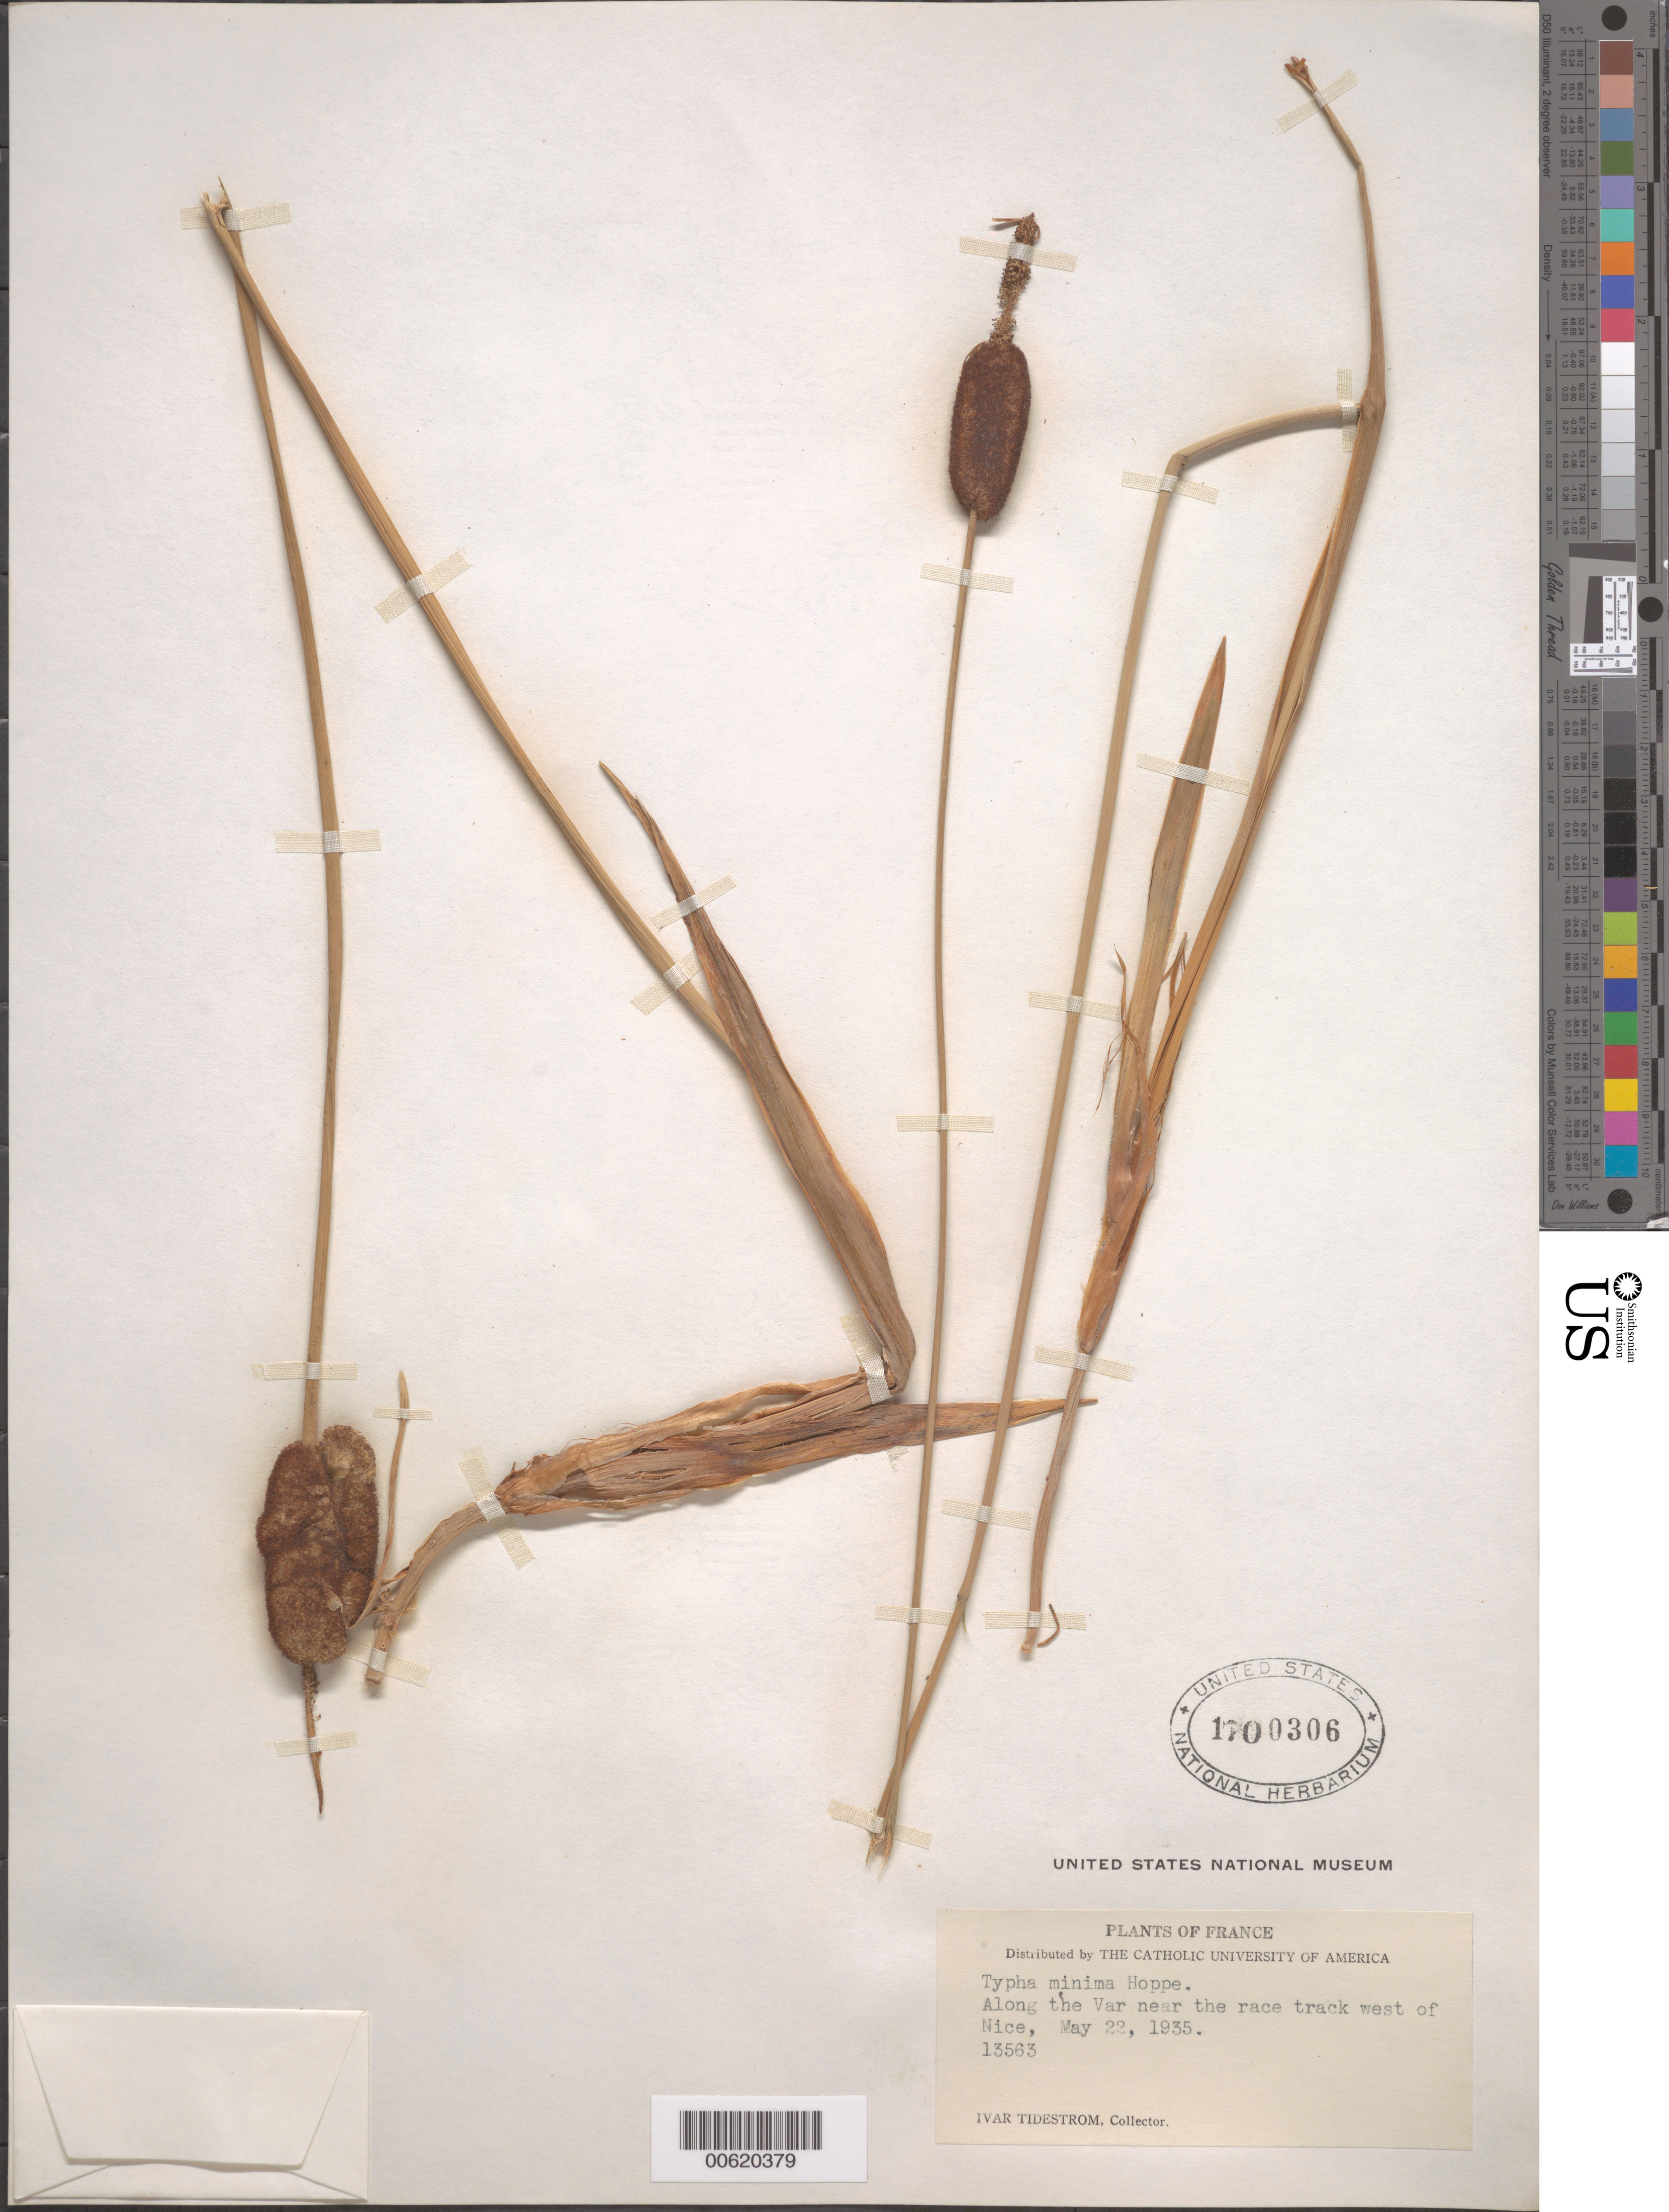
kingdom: Plantae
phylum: Tracheophyta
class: Liliopsida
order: Poales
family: Typhaceae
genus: Typha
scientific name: Typha minima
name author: Funck ex Hoppe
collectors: I. F. Tidestrom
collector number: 13563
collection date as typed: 22 May 1935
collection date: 1935-05-22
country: France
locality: W of Nice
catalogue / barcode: US 1700306